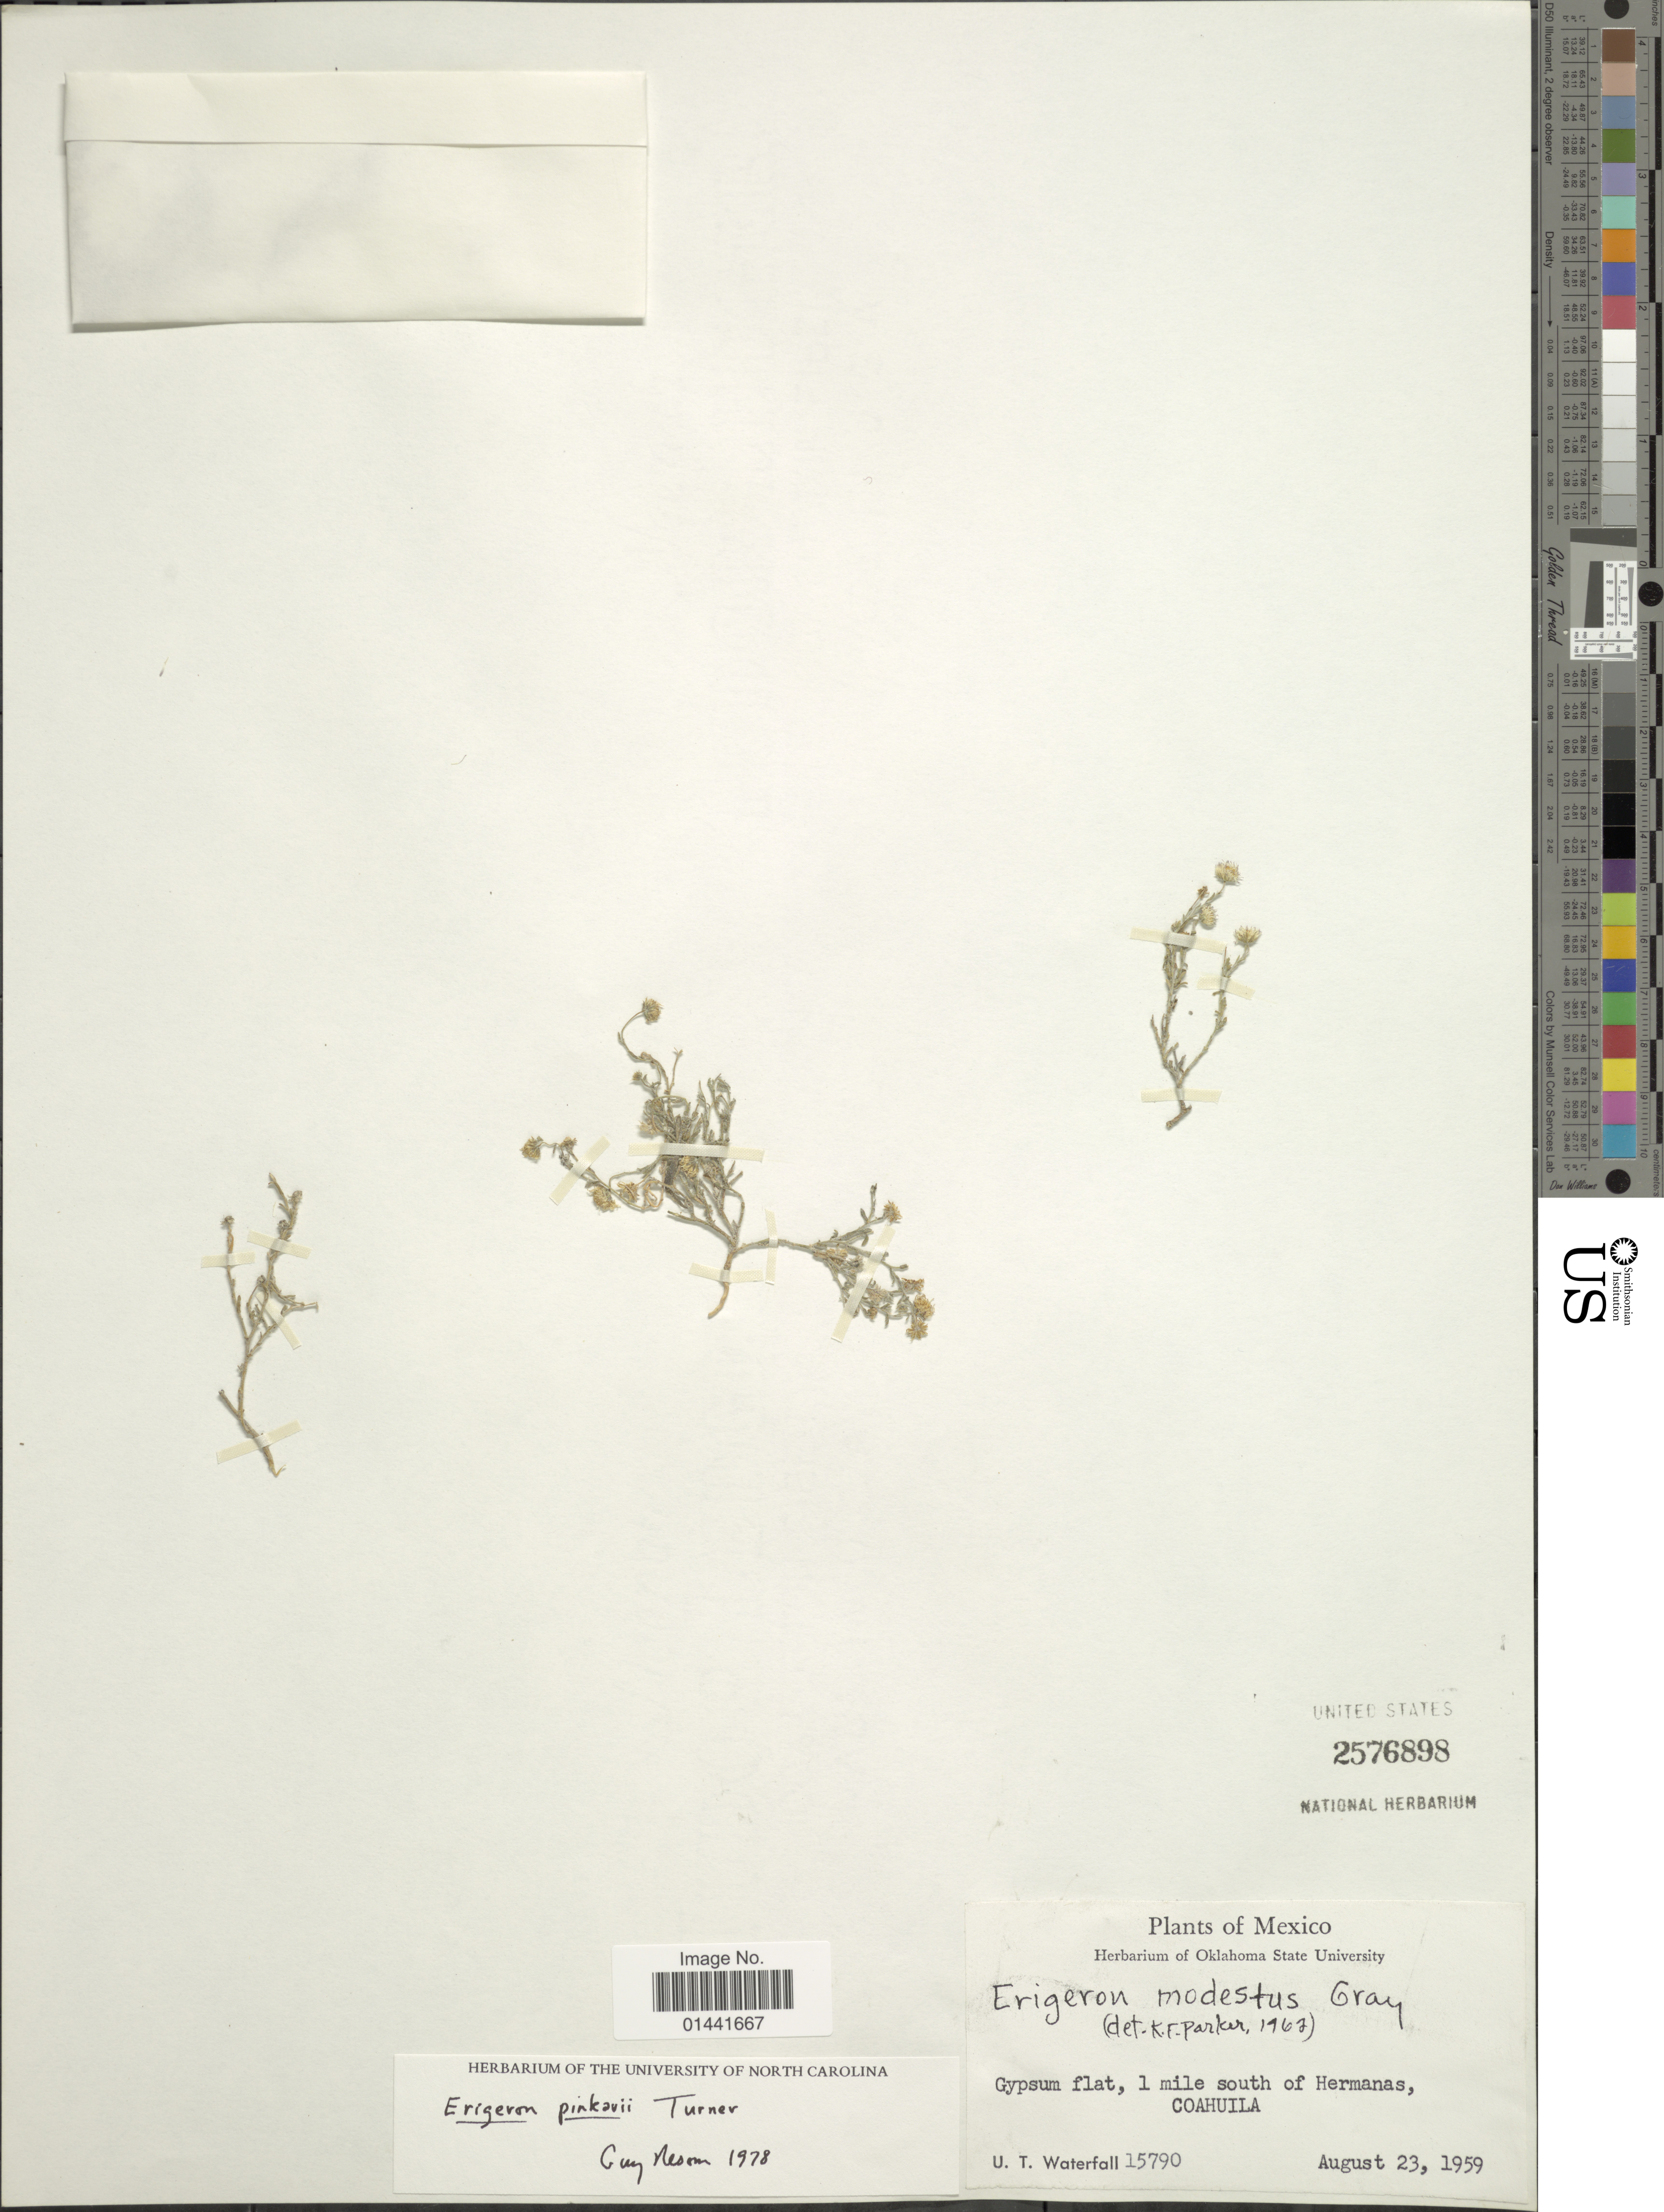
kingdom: Plantae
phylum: Tracheophyta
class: Magnoliopsida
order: Asterales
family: Asteraceae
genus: Erigeron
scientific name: Erigeron pinkavii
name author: B.L. Turner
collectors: U. T. Waterfall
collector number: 15790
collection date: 1959-08-23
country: Mexico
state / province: Coahuila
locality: Gypsum flat, 1 mile south of Hermanas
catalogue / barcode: US 2576898